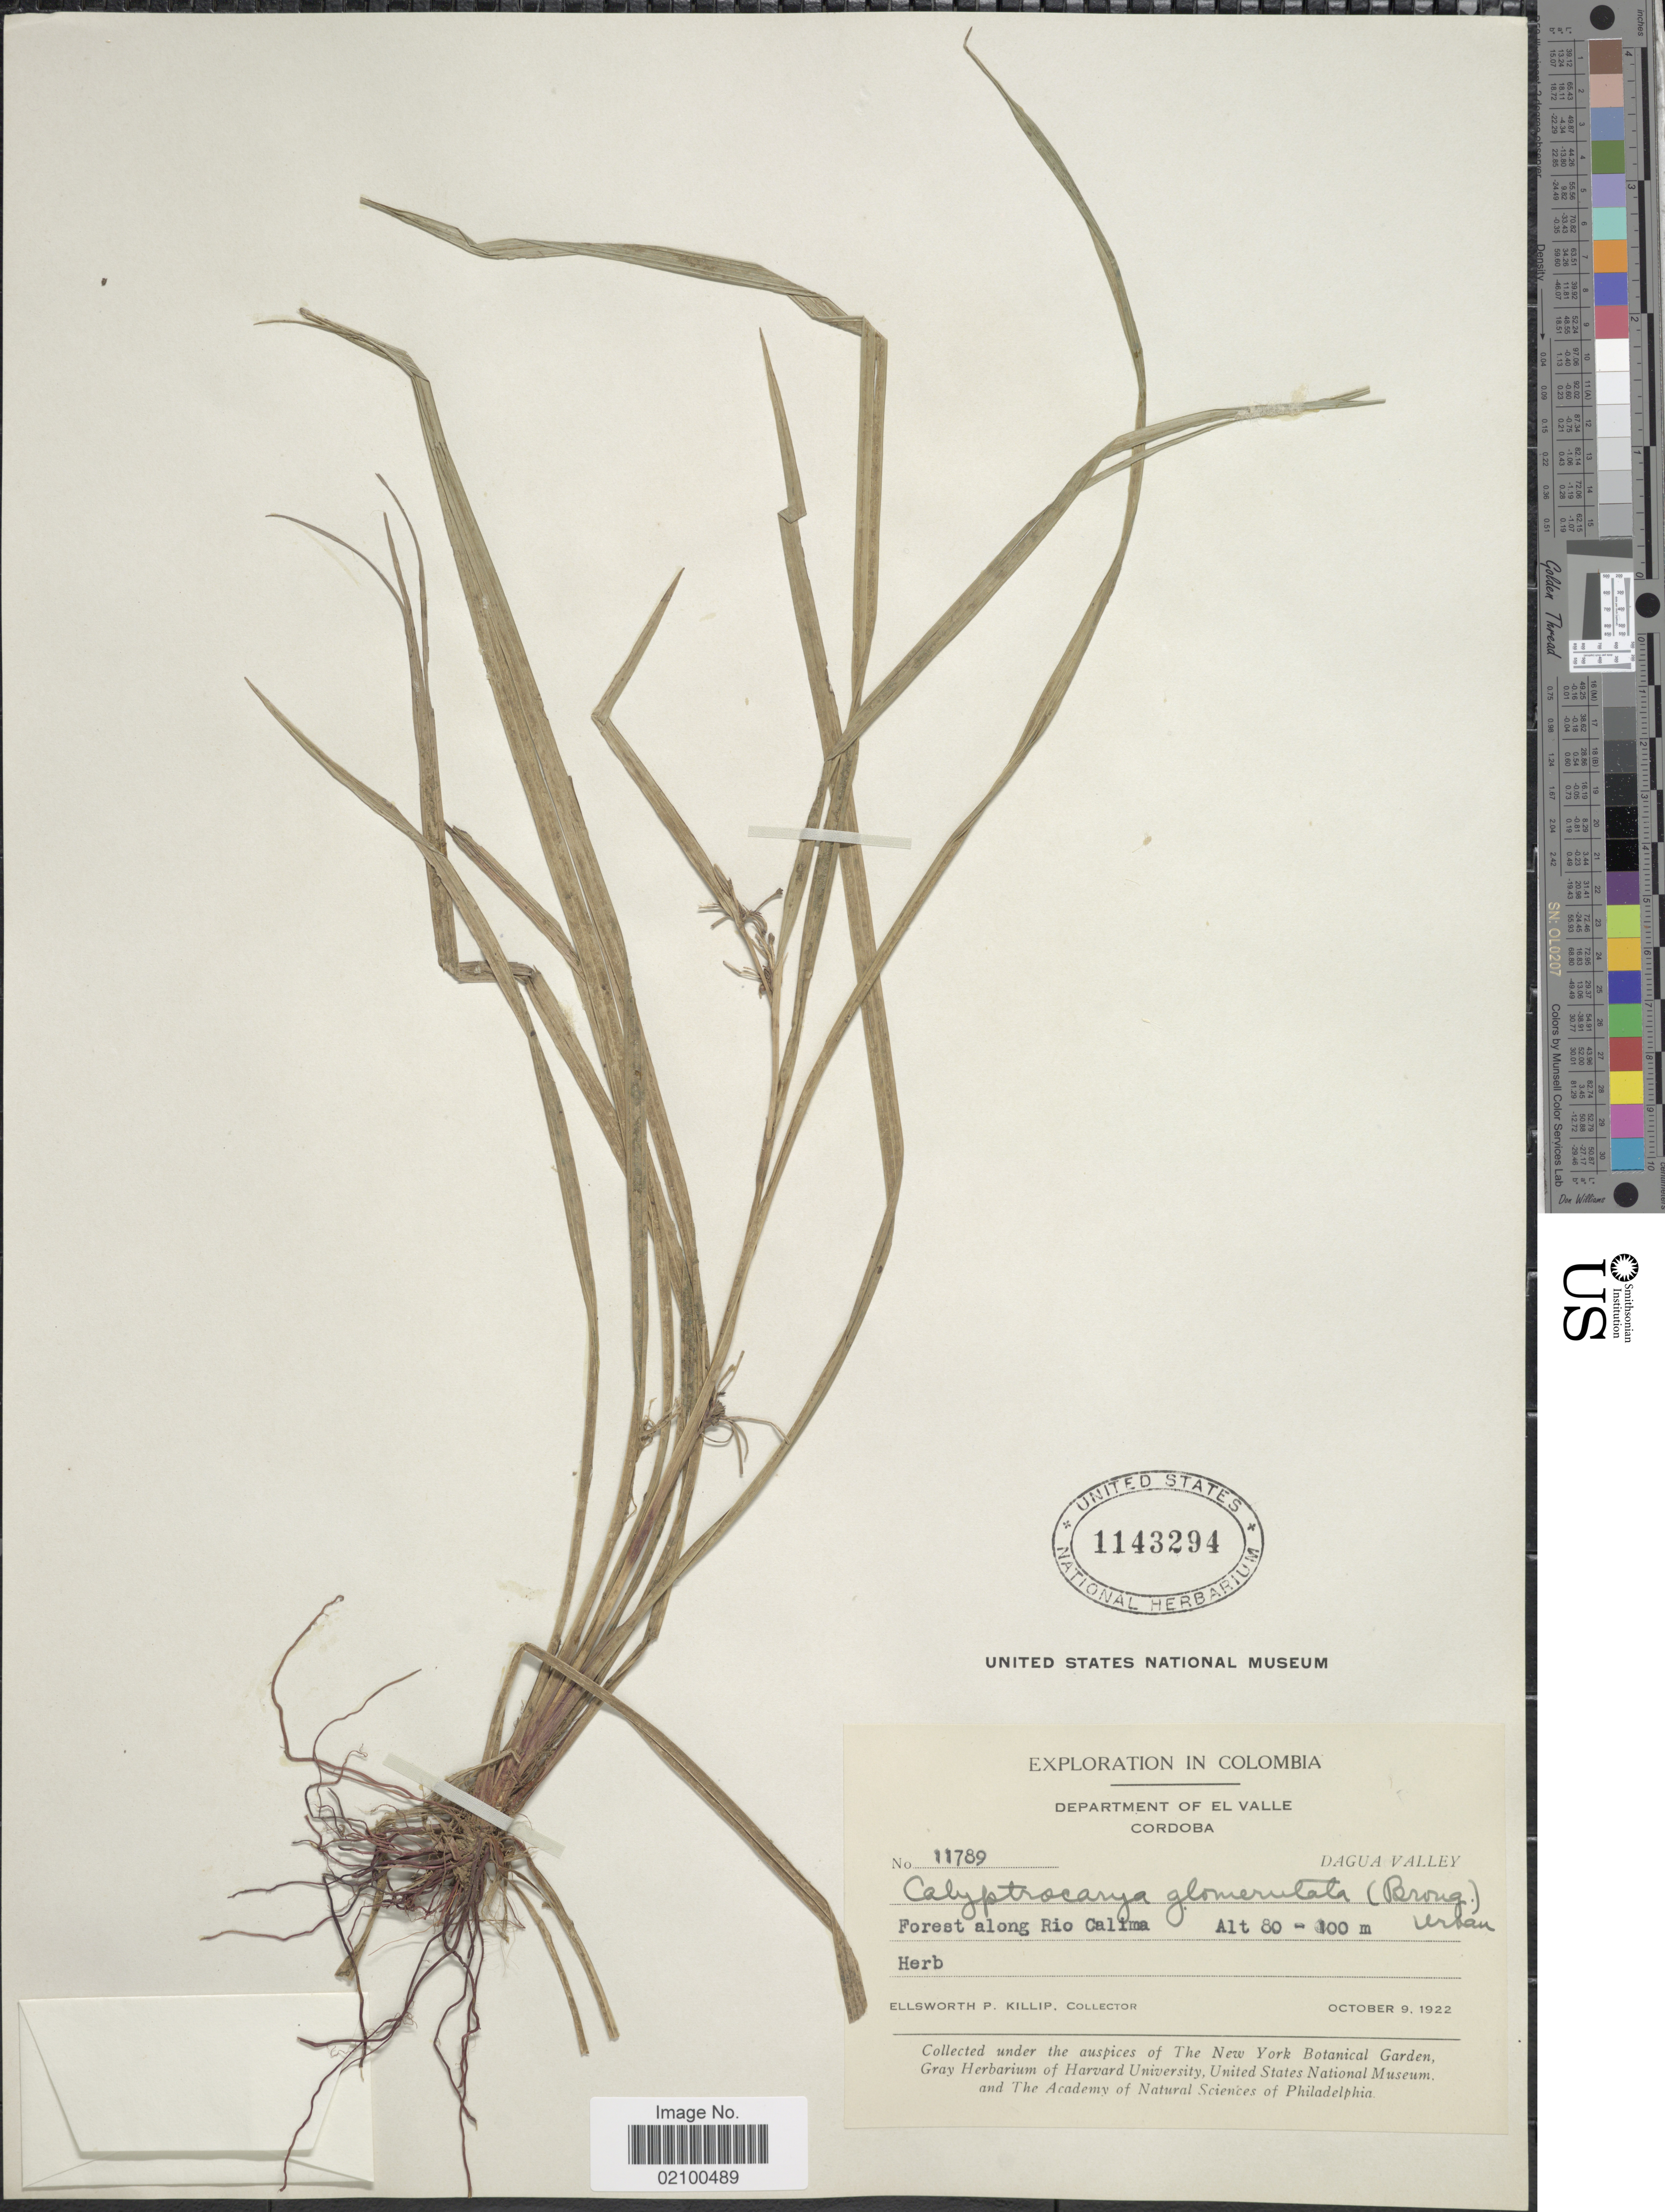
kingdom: Plantae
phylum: Tracheophyta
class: Liliopsida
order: Poales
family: Cyperaceae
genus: Calyptrocarya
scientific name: Calyptrocarya glomerulata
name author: (Brongn.) Urb.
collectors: E. P. Killip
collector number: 11789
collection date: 1922-10-09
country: Colombia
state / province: Valle del Cauca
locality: Department of El Valle. Cordoba. Dagua Valley. Forest along Rio Calima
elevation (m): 80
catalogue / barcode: US 1143294